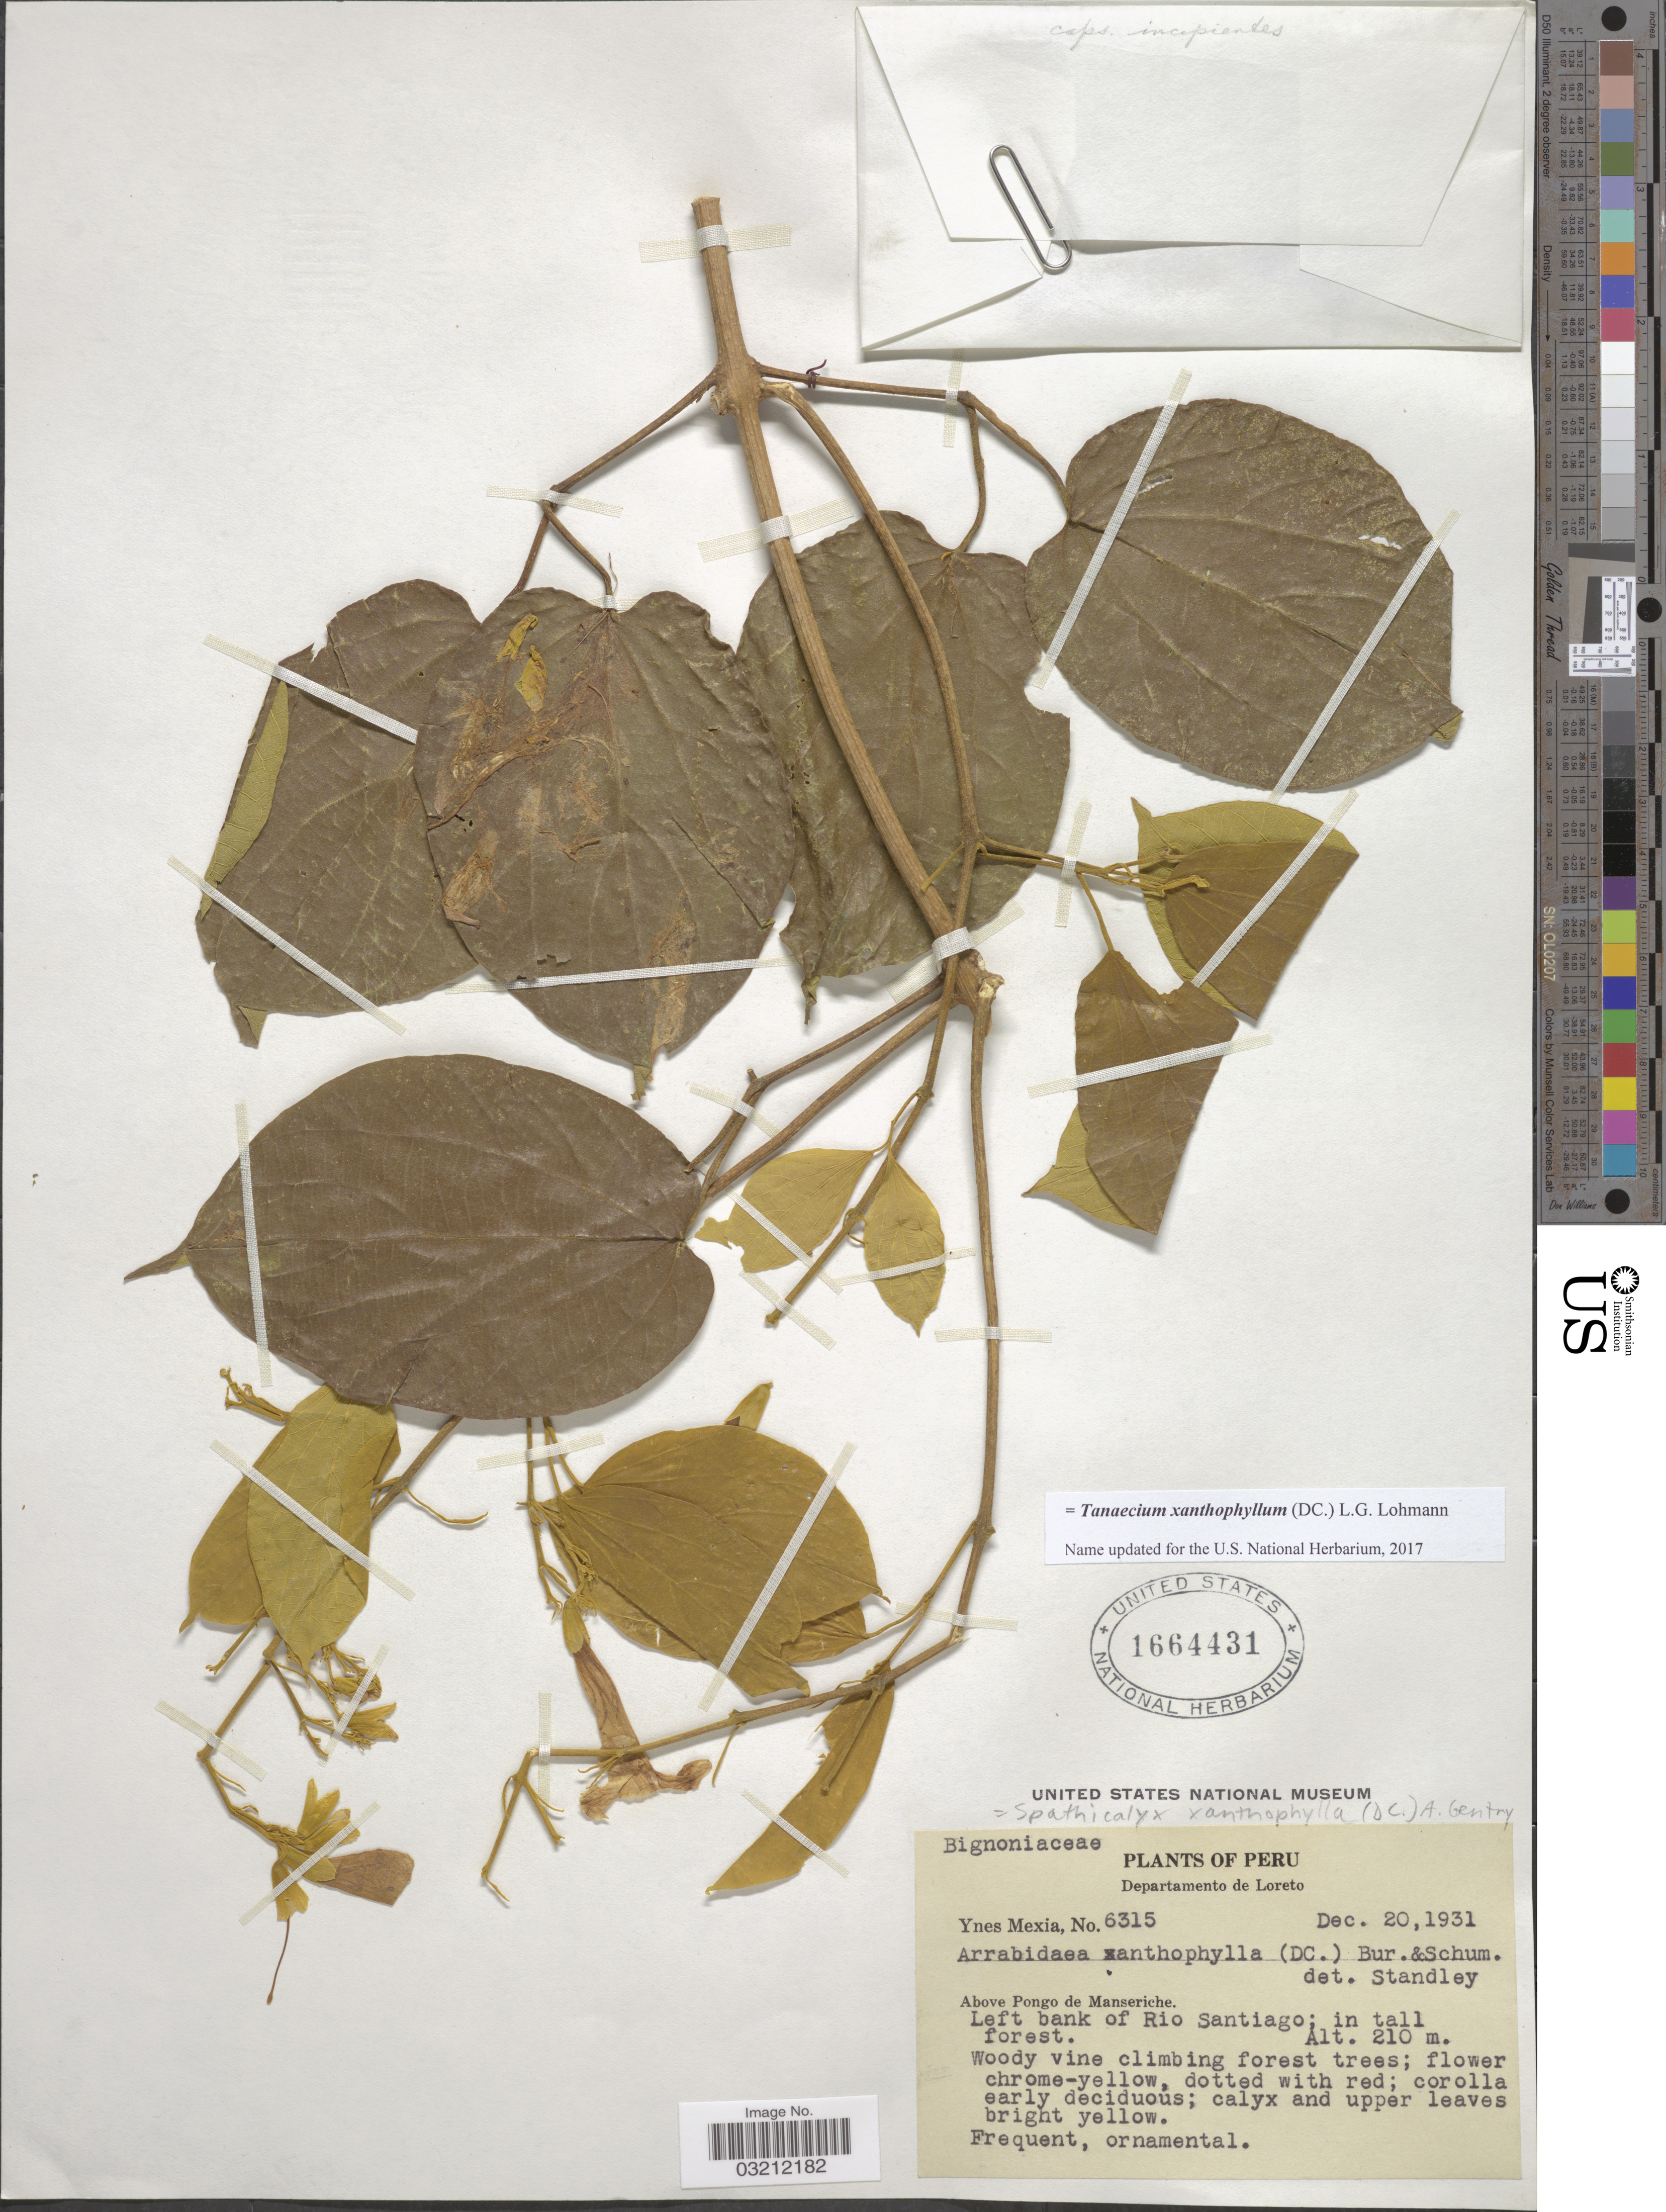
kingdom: Plantae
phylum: Tracheophyta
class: Magnoliopsida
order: Lamiales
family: Bignoniaceae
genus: Tanaecium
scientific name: Tanaecium xanthophyllum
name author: (DC.) L.G. Lohmann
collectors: Y. Mexia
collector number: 6315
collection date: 1931-12-20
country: Peru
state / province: Loreto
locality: Departamento of Loreto. Above Pongo de Manseriche. Left bank of Rio Santiago.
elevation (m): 210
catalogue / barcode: US 1664431